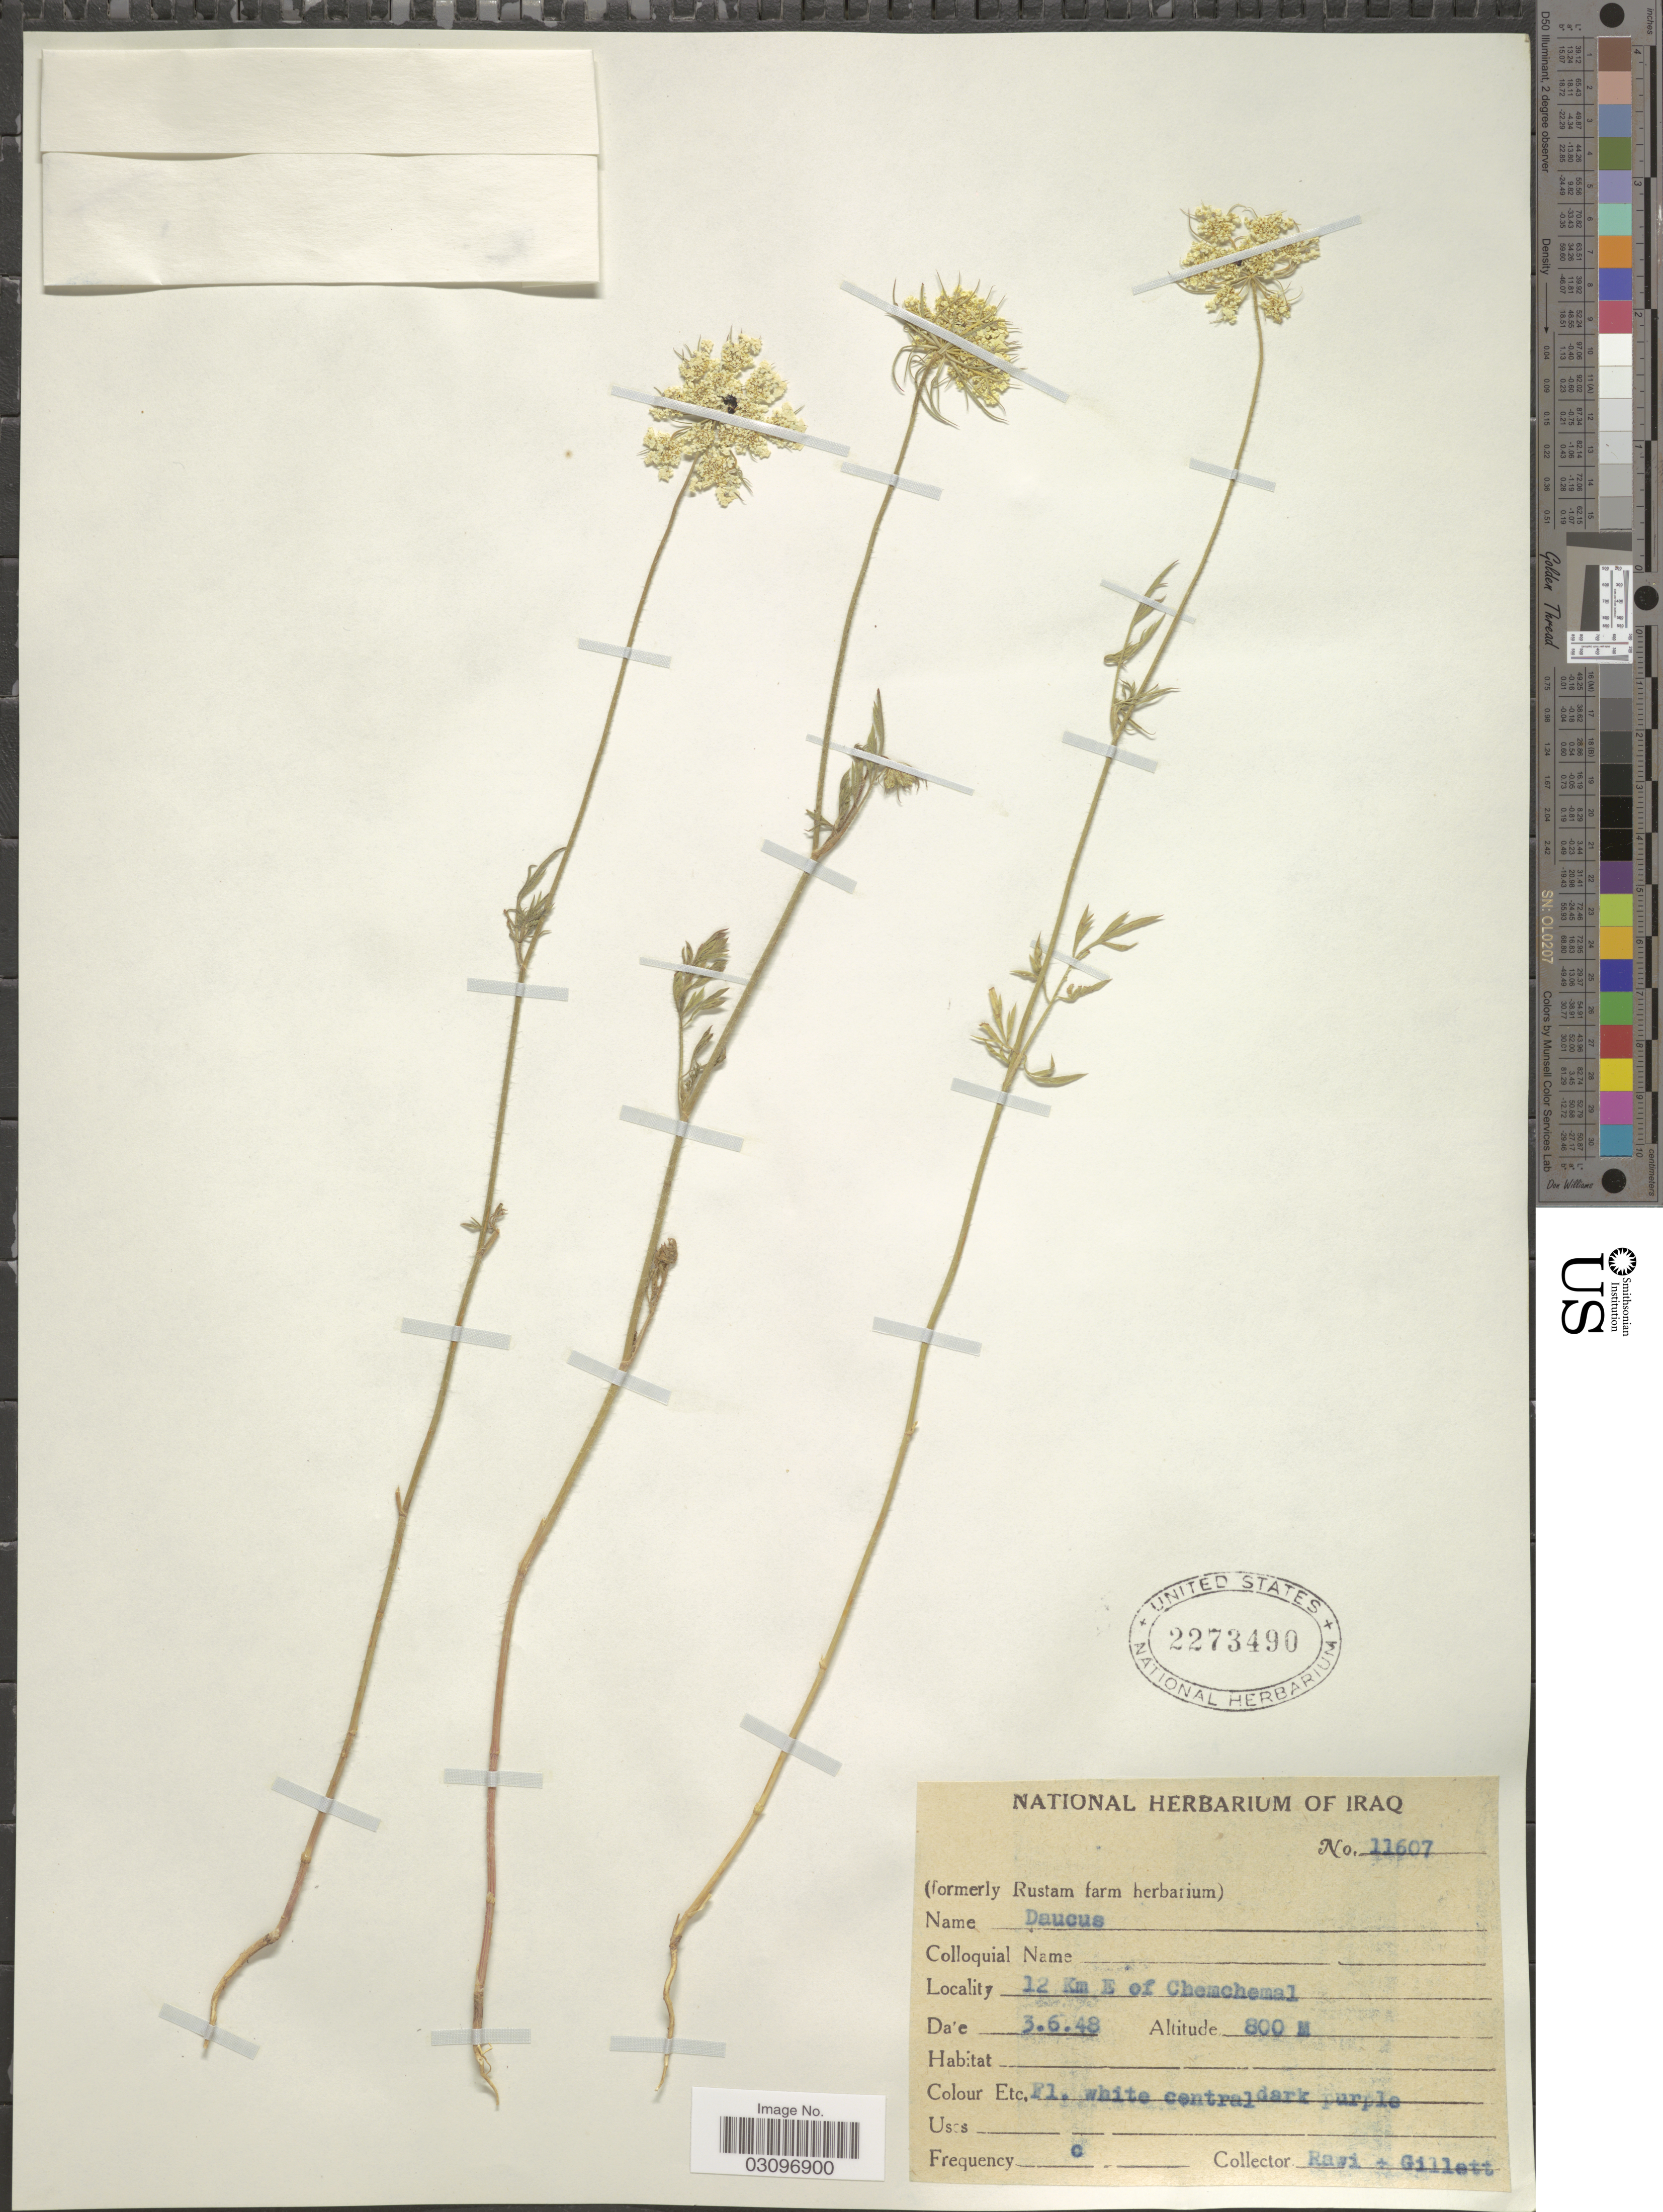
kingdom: Plantae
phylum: Tracheophyta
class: Magnoliopsida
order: Apiales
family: Apiaceae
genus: Daucus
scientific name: Daucus sp.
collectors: -. Rawi & Gillett, --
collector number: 11607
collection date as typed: Transcribed d/m/y: 3/6/48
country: Iraq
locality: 12 Km E of Chemchemal.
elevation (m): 800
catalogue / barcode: US 2273490